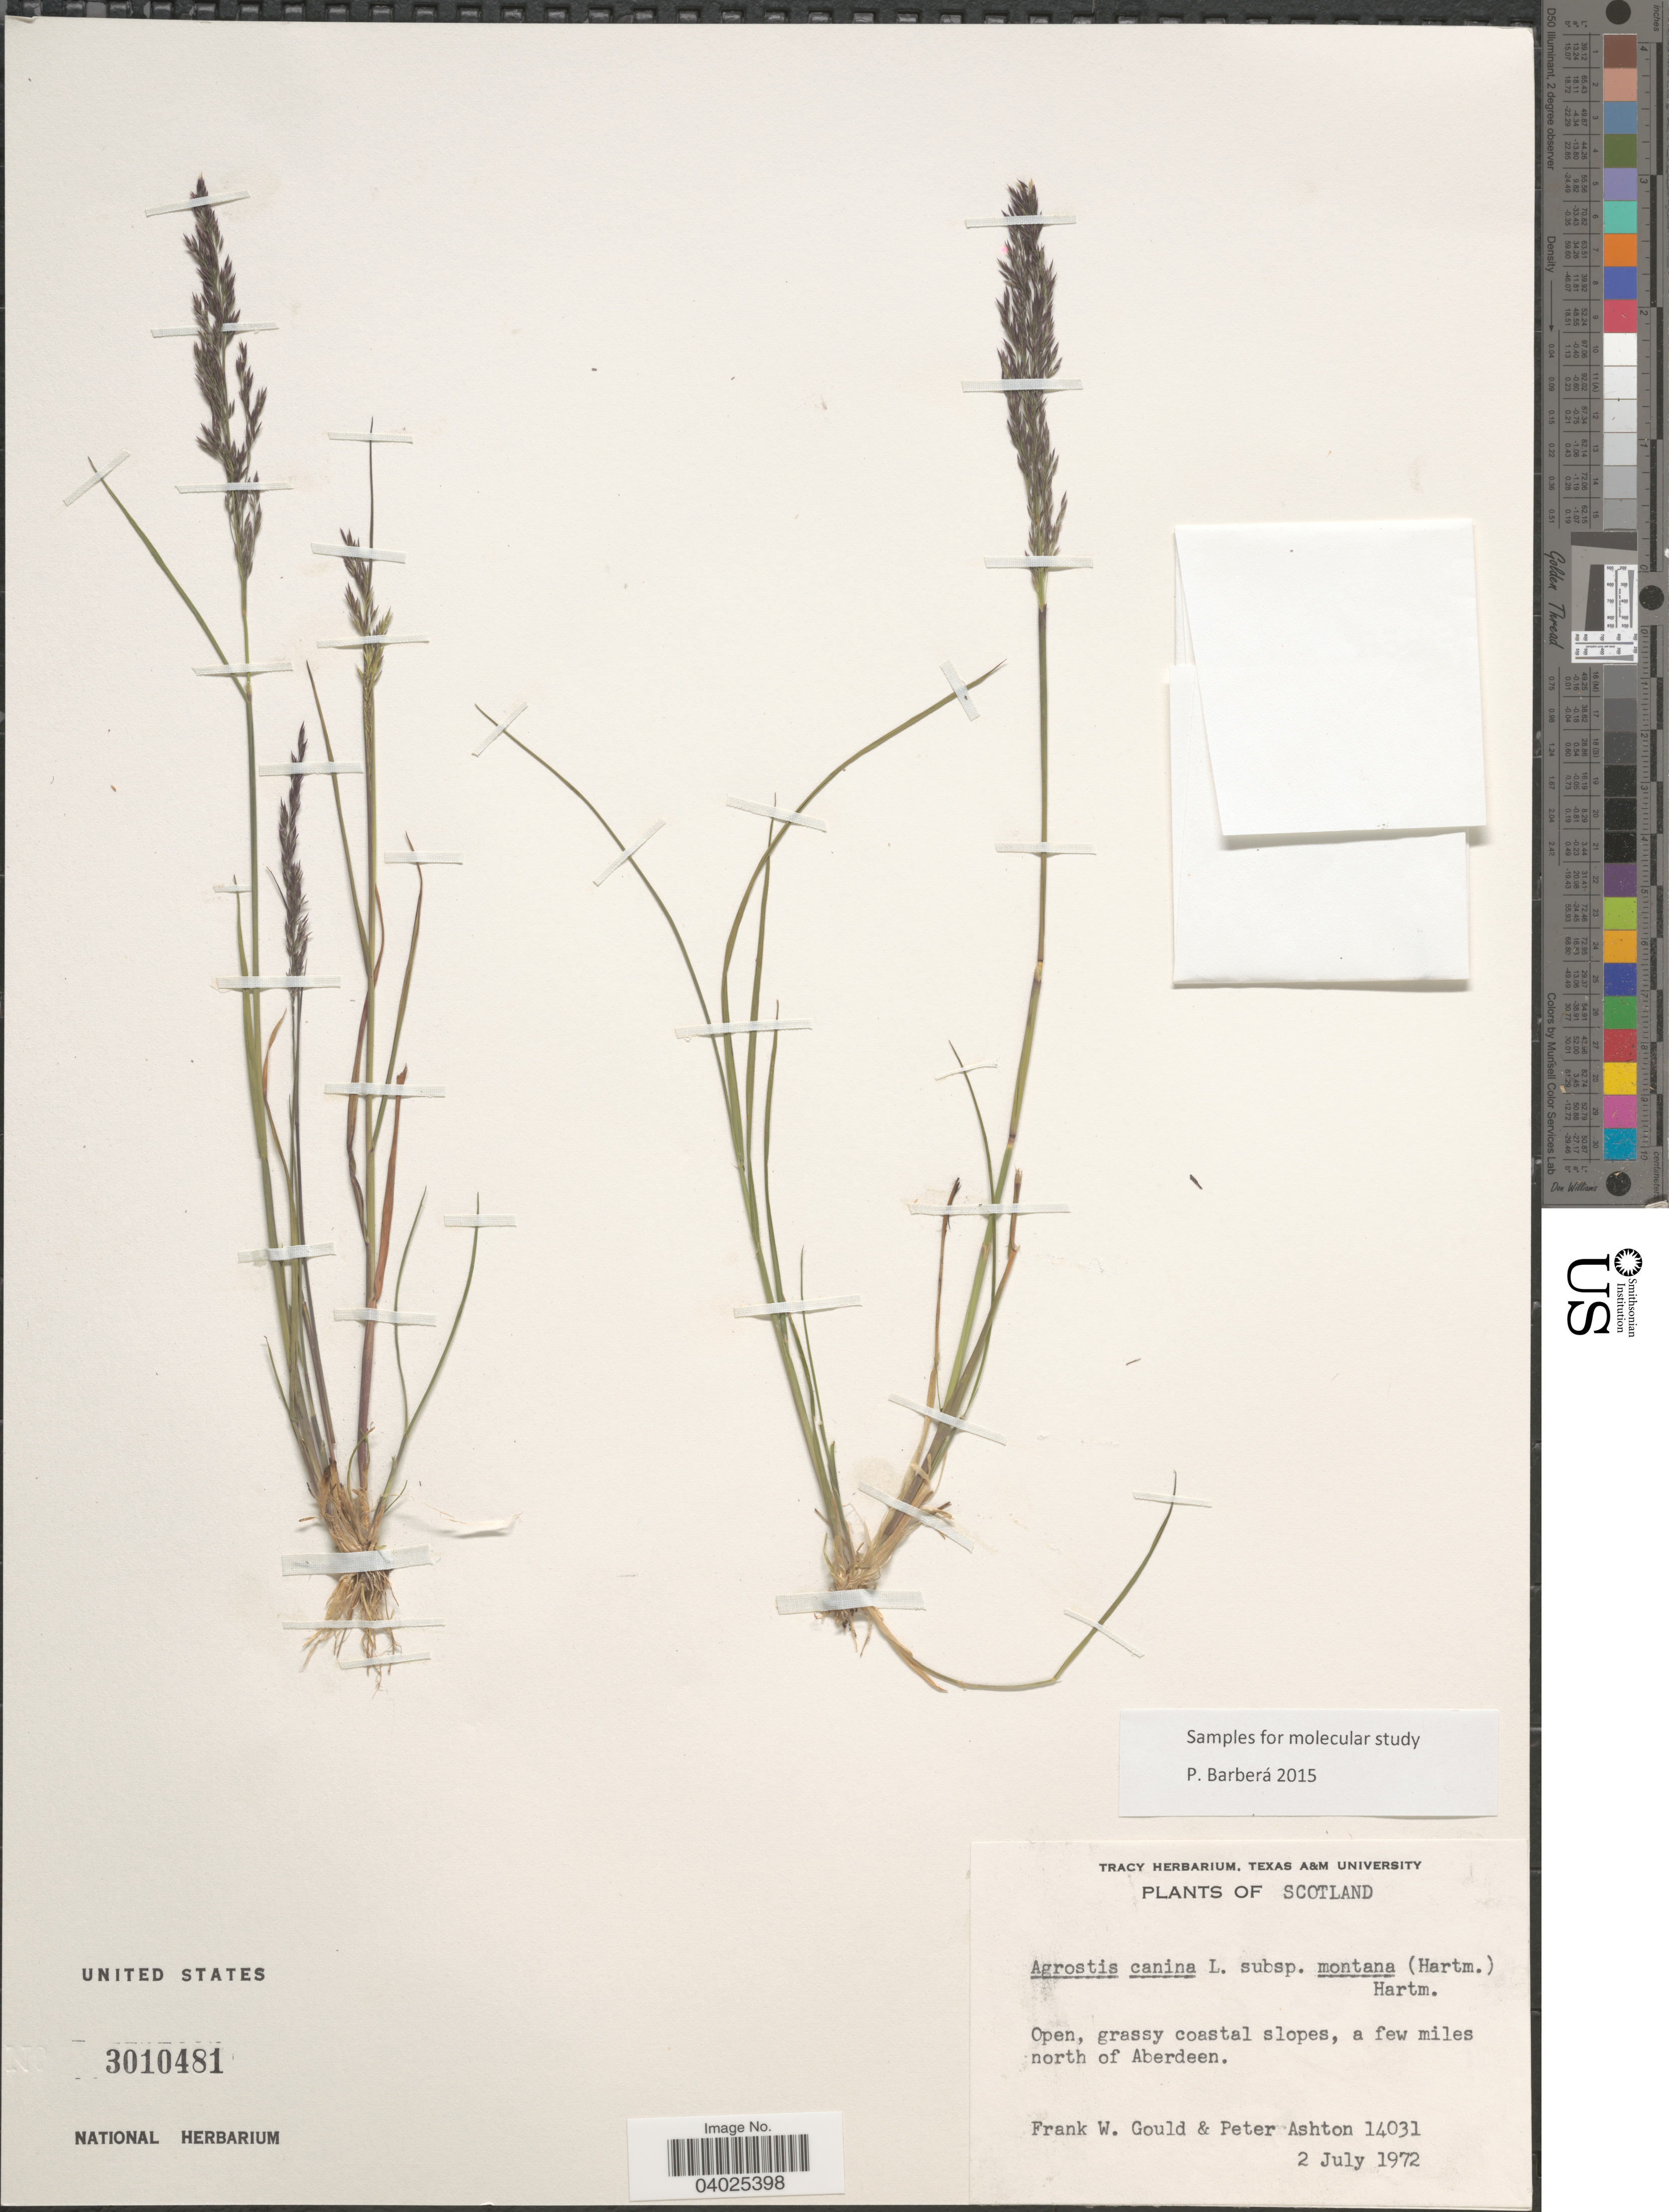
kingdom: Plantae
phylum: Tracheophyta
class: Liliopsida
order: Poales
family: Poaceae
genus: Agrostis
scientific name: Agrostis canina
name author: L.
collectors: F. W. Gould & P. S. Ashton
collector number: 14031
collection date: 1972-07-02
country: United Kingdom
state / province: Scotland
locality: A few miles north of Aberdeen.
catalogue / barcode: US 3010481